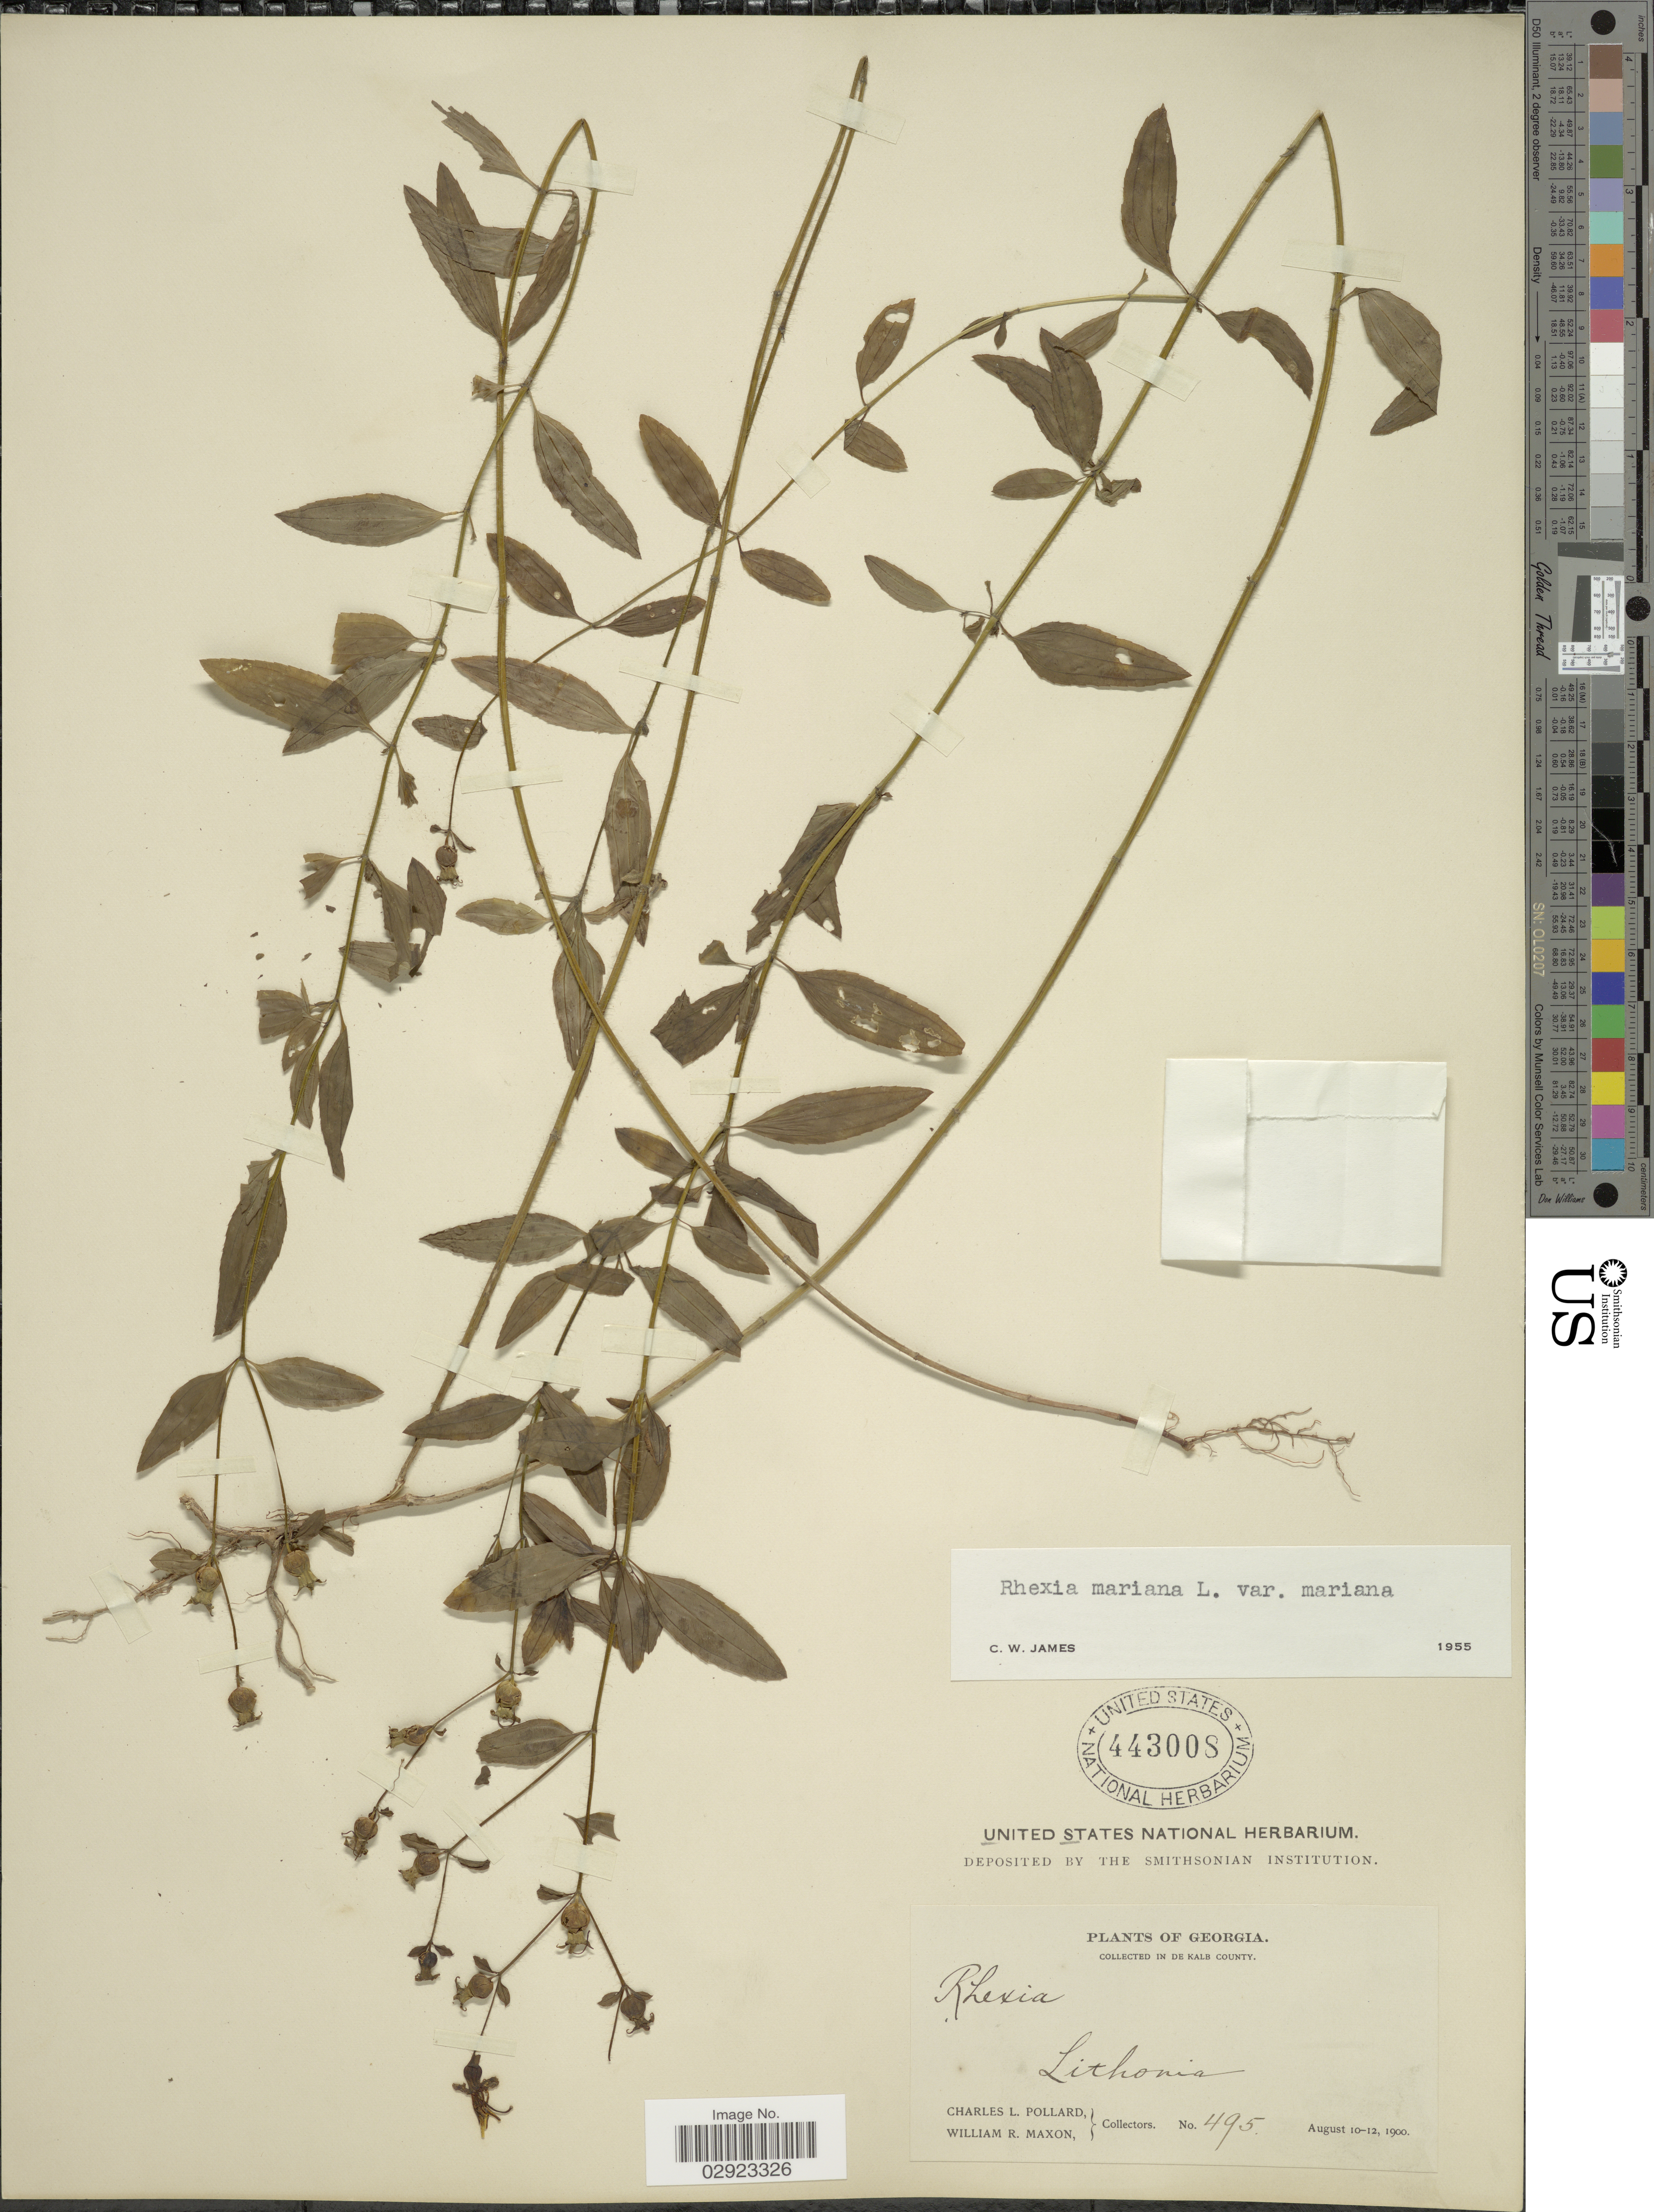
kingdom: Plantae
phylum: Tracheophyta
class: Magnoliopsida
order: Myrtales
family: Melastomataceae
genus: Rhexia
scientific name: Rhexia mariana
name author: L.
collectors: C. L. Pollard & W. R. Maxon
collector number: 495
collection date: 1900-08-10/1900-08-12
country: United States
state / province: Georgia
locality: In De Kalb County.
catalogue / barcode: US 443008